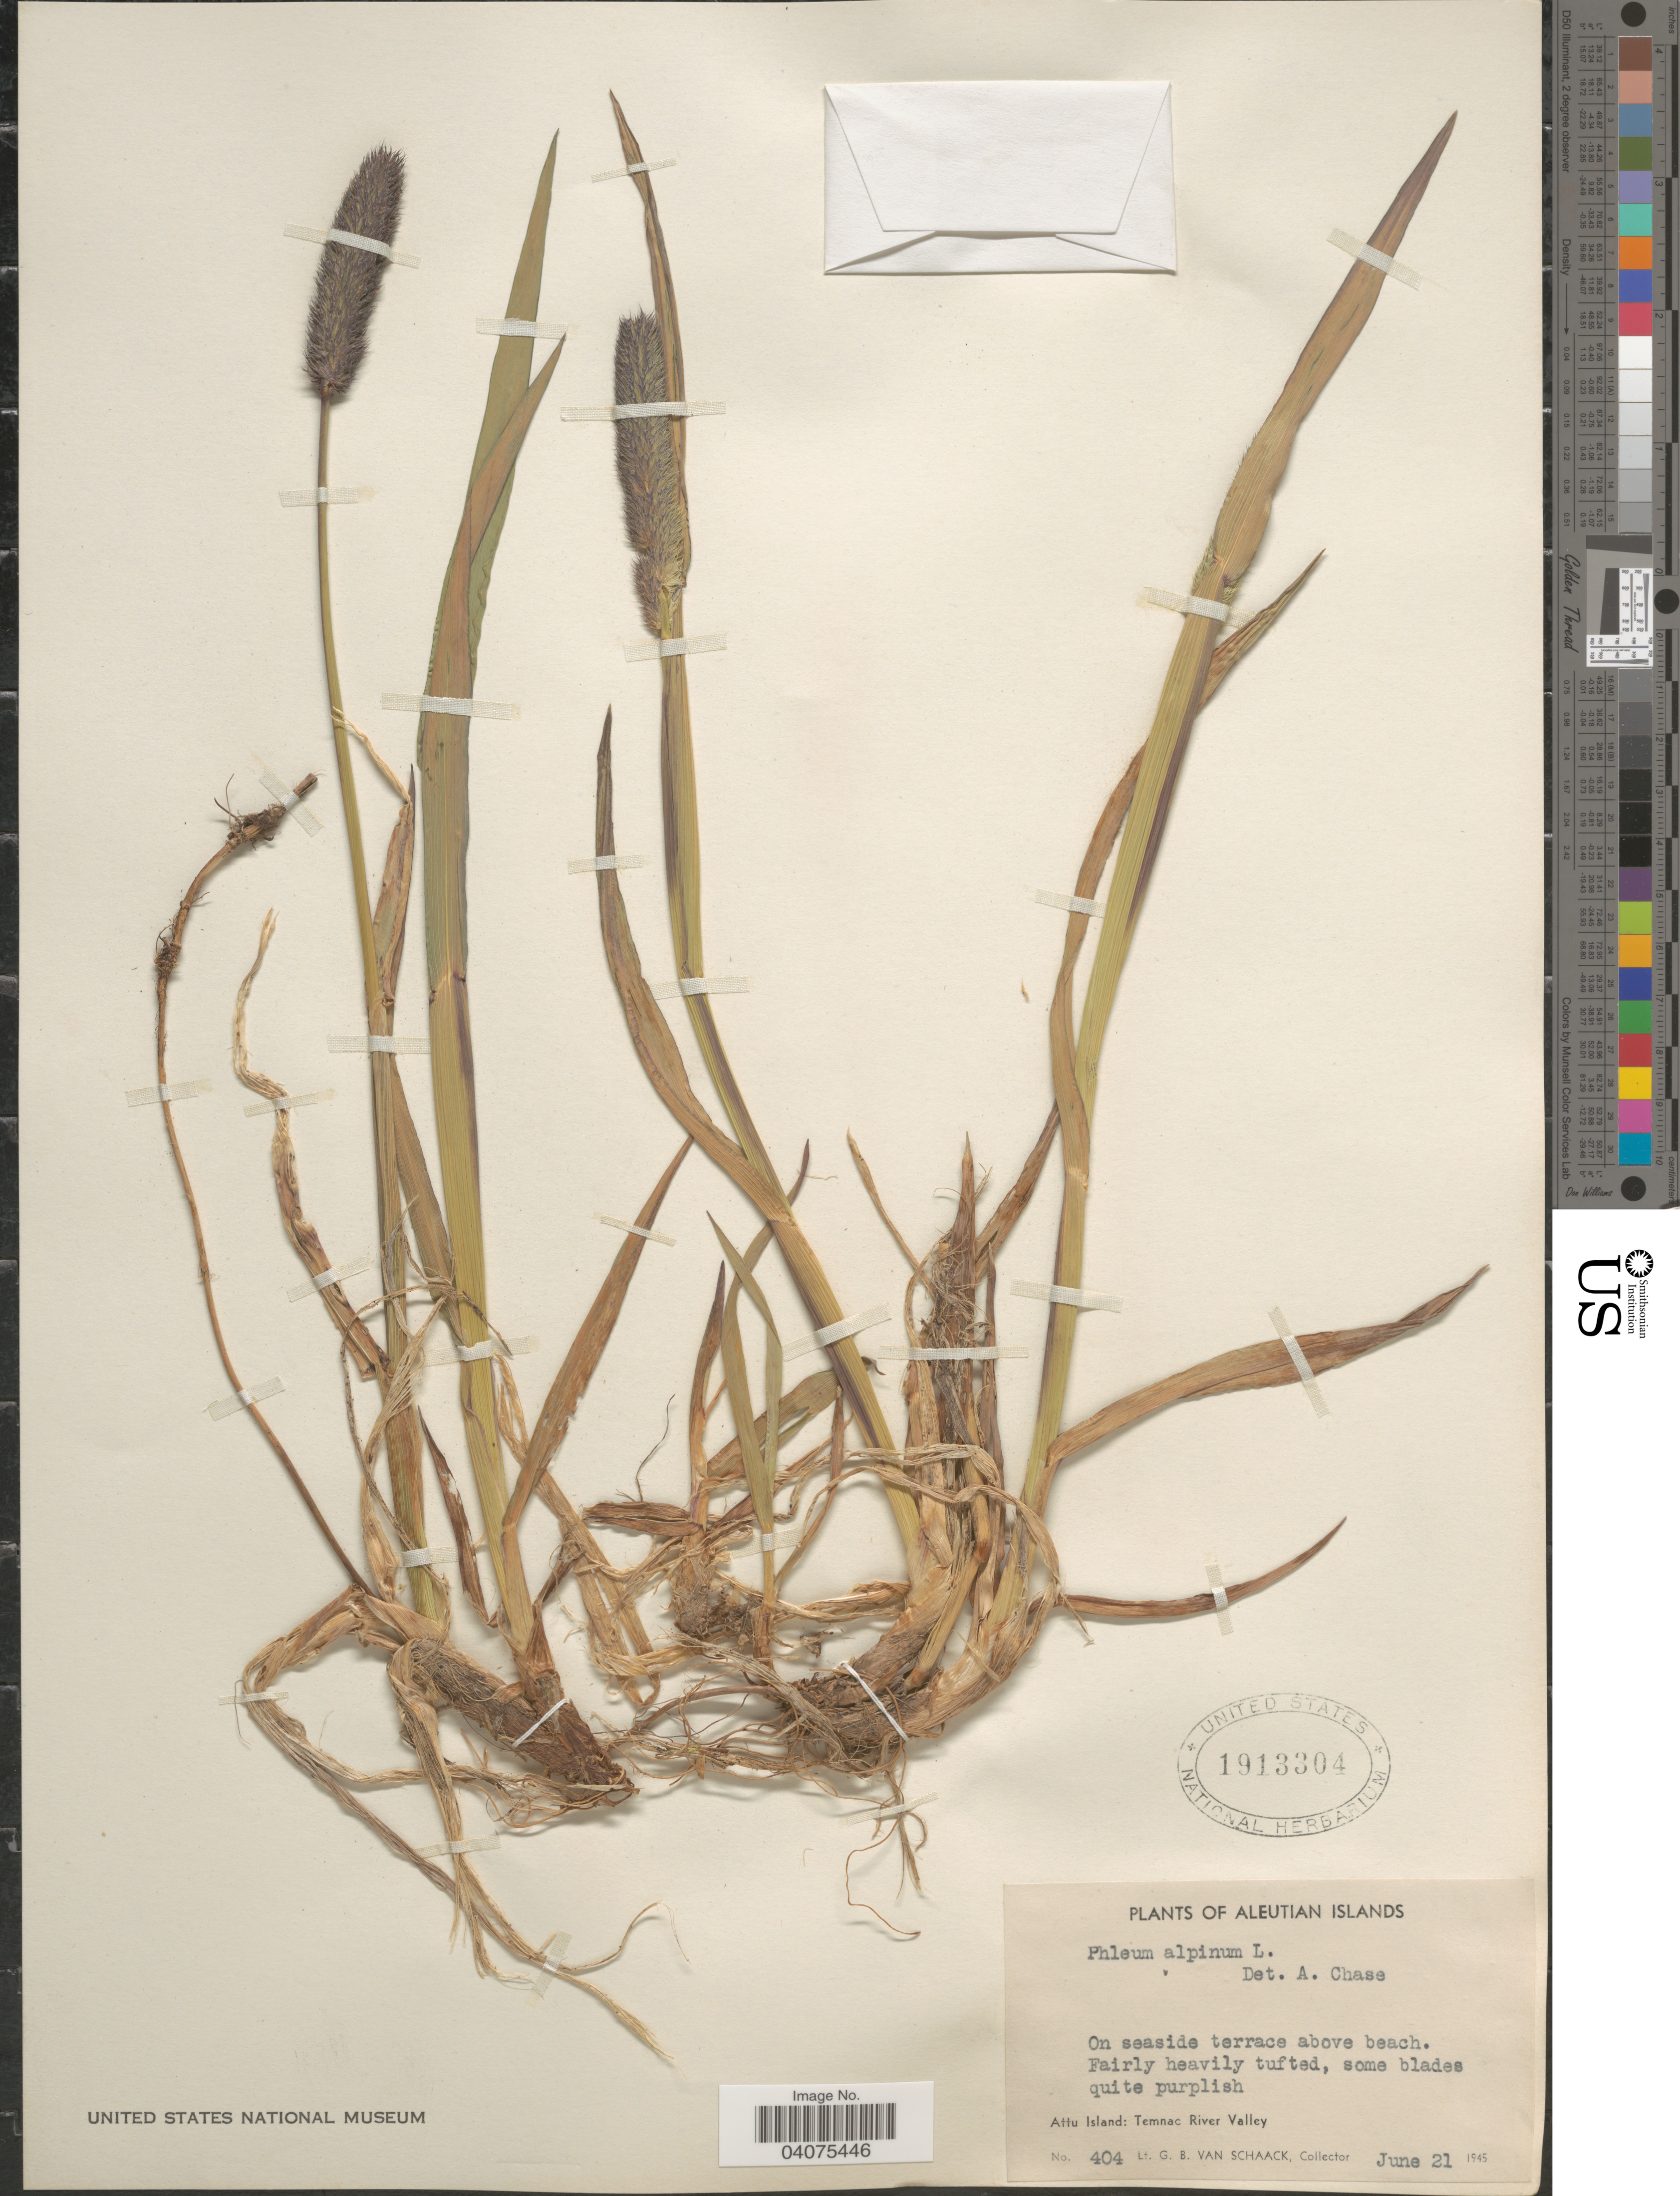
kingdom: Plantae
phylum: Tracheophyta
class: Liliopsida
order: Poales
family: Poaceae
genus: Phleum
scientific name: Phleum alpinum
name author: L.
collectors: G. Van Schaack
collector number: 404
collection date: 1945-06-21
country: United States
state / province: Alaska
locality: Aleutian Islands. On seaside terrace above beach. Attu Island: Temnac River Valley.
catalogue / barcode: US 1913304